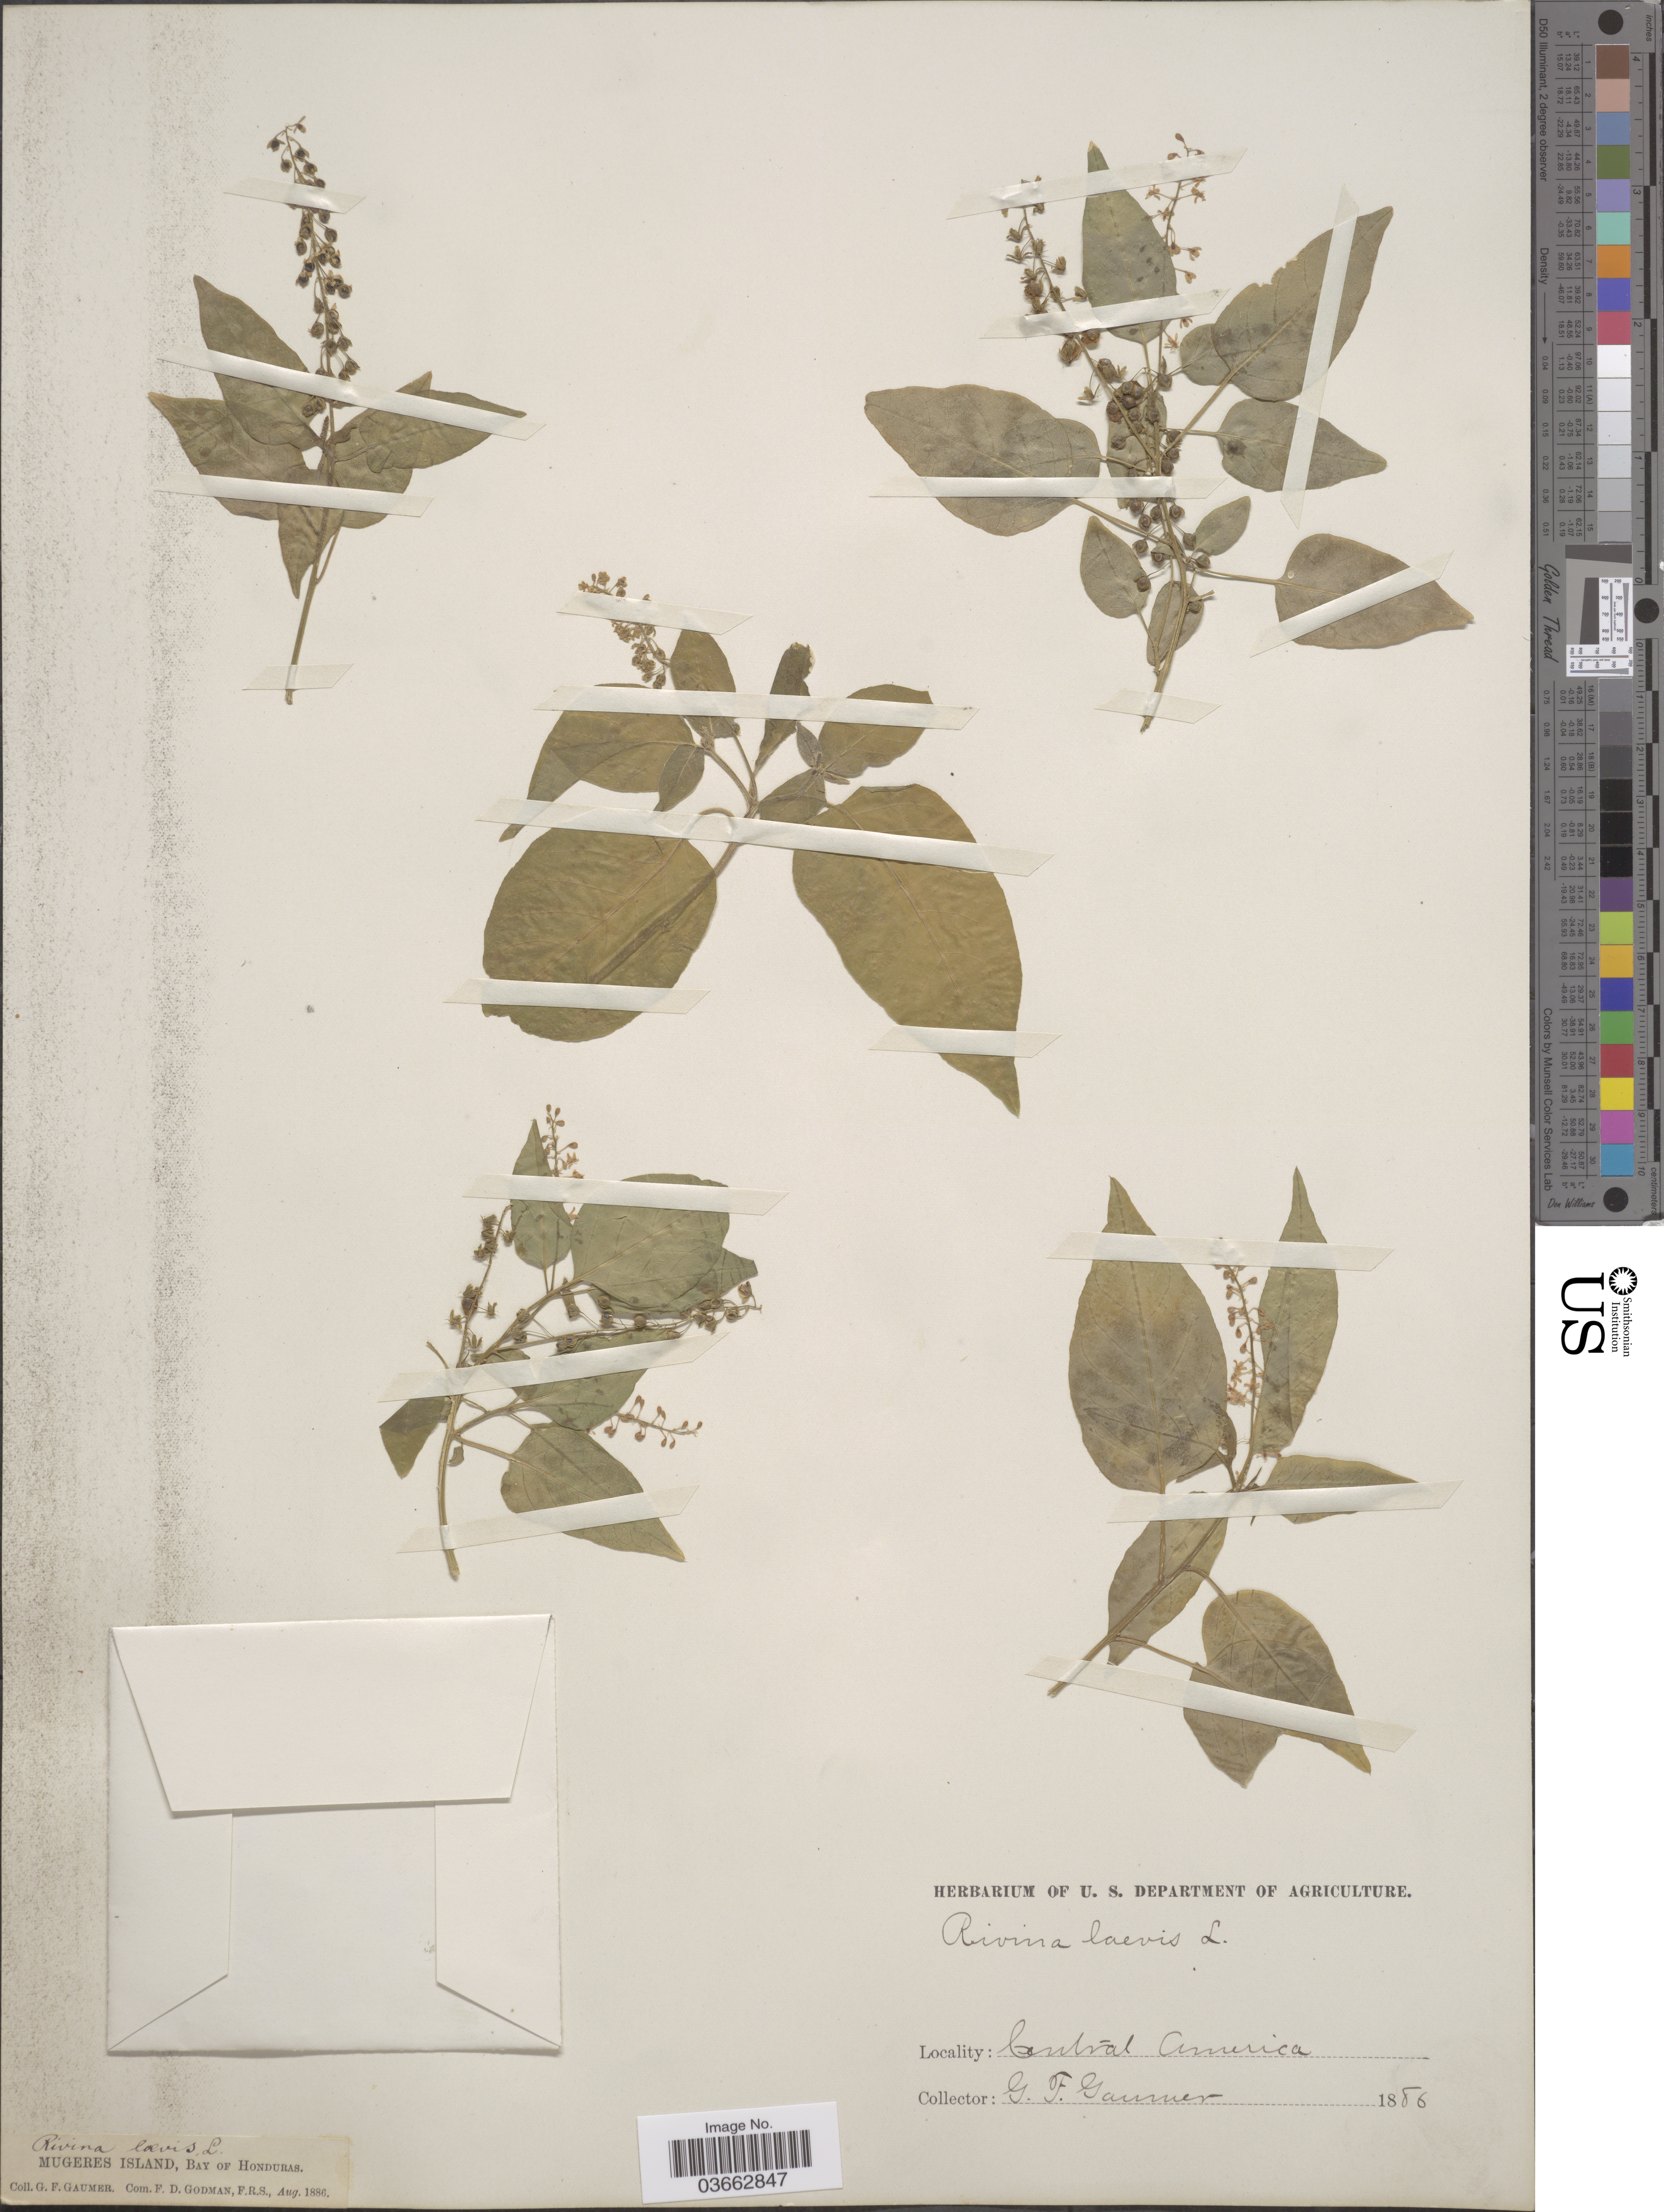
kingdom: Plantae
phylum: Tracheophyta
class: Magnoliopsida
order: Caryophyllales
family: Phytolaccaceae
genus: Rivina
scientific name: Rivina humilis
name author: L.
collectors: G. F. Gaumer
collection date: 1886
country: Honduras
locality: Mugeres Island, Bay of Honduras.